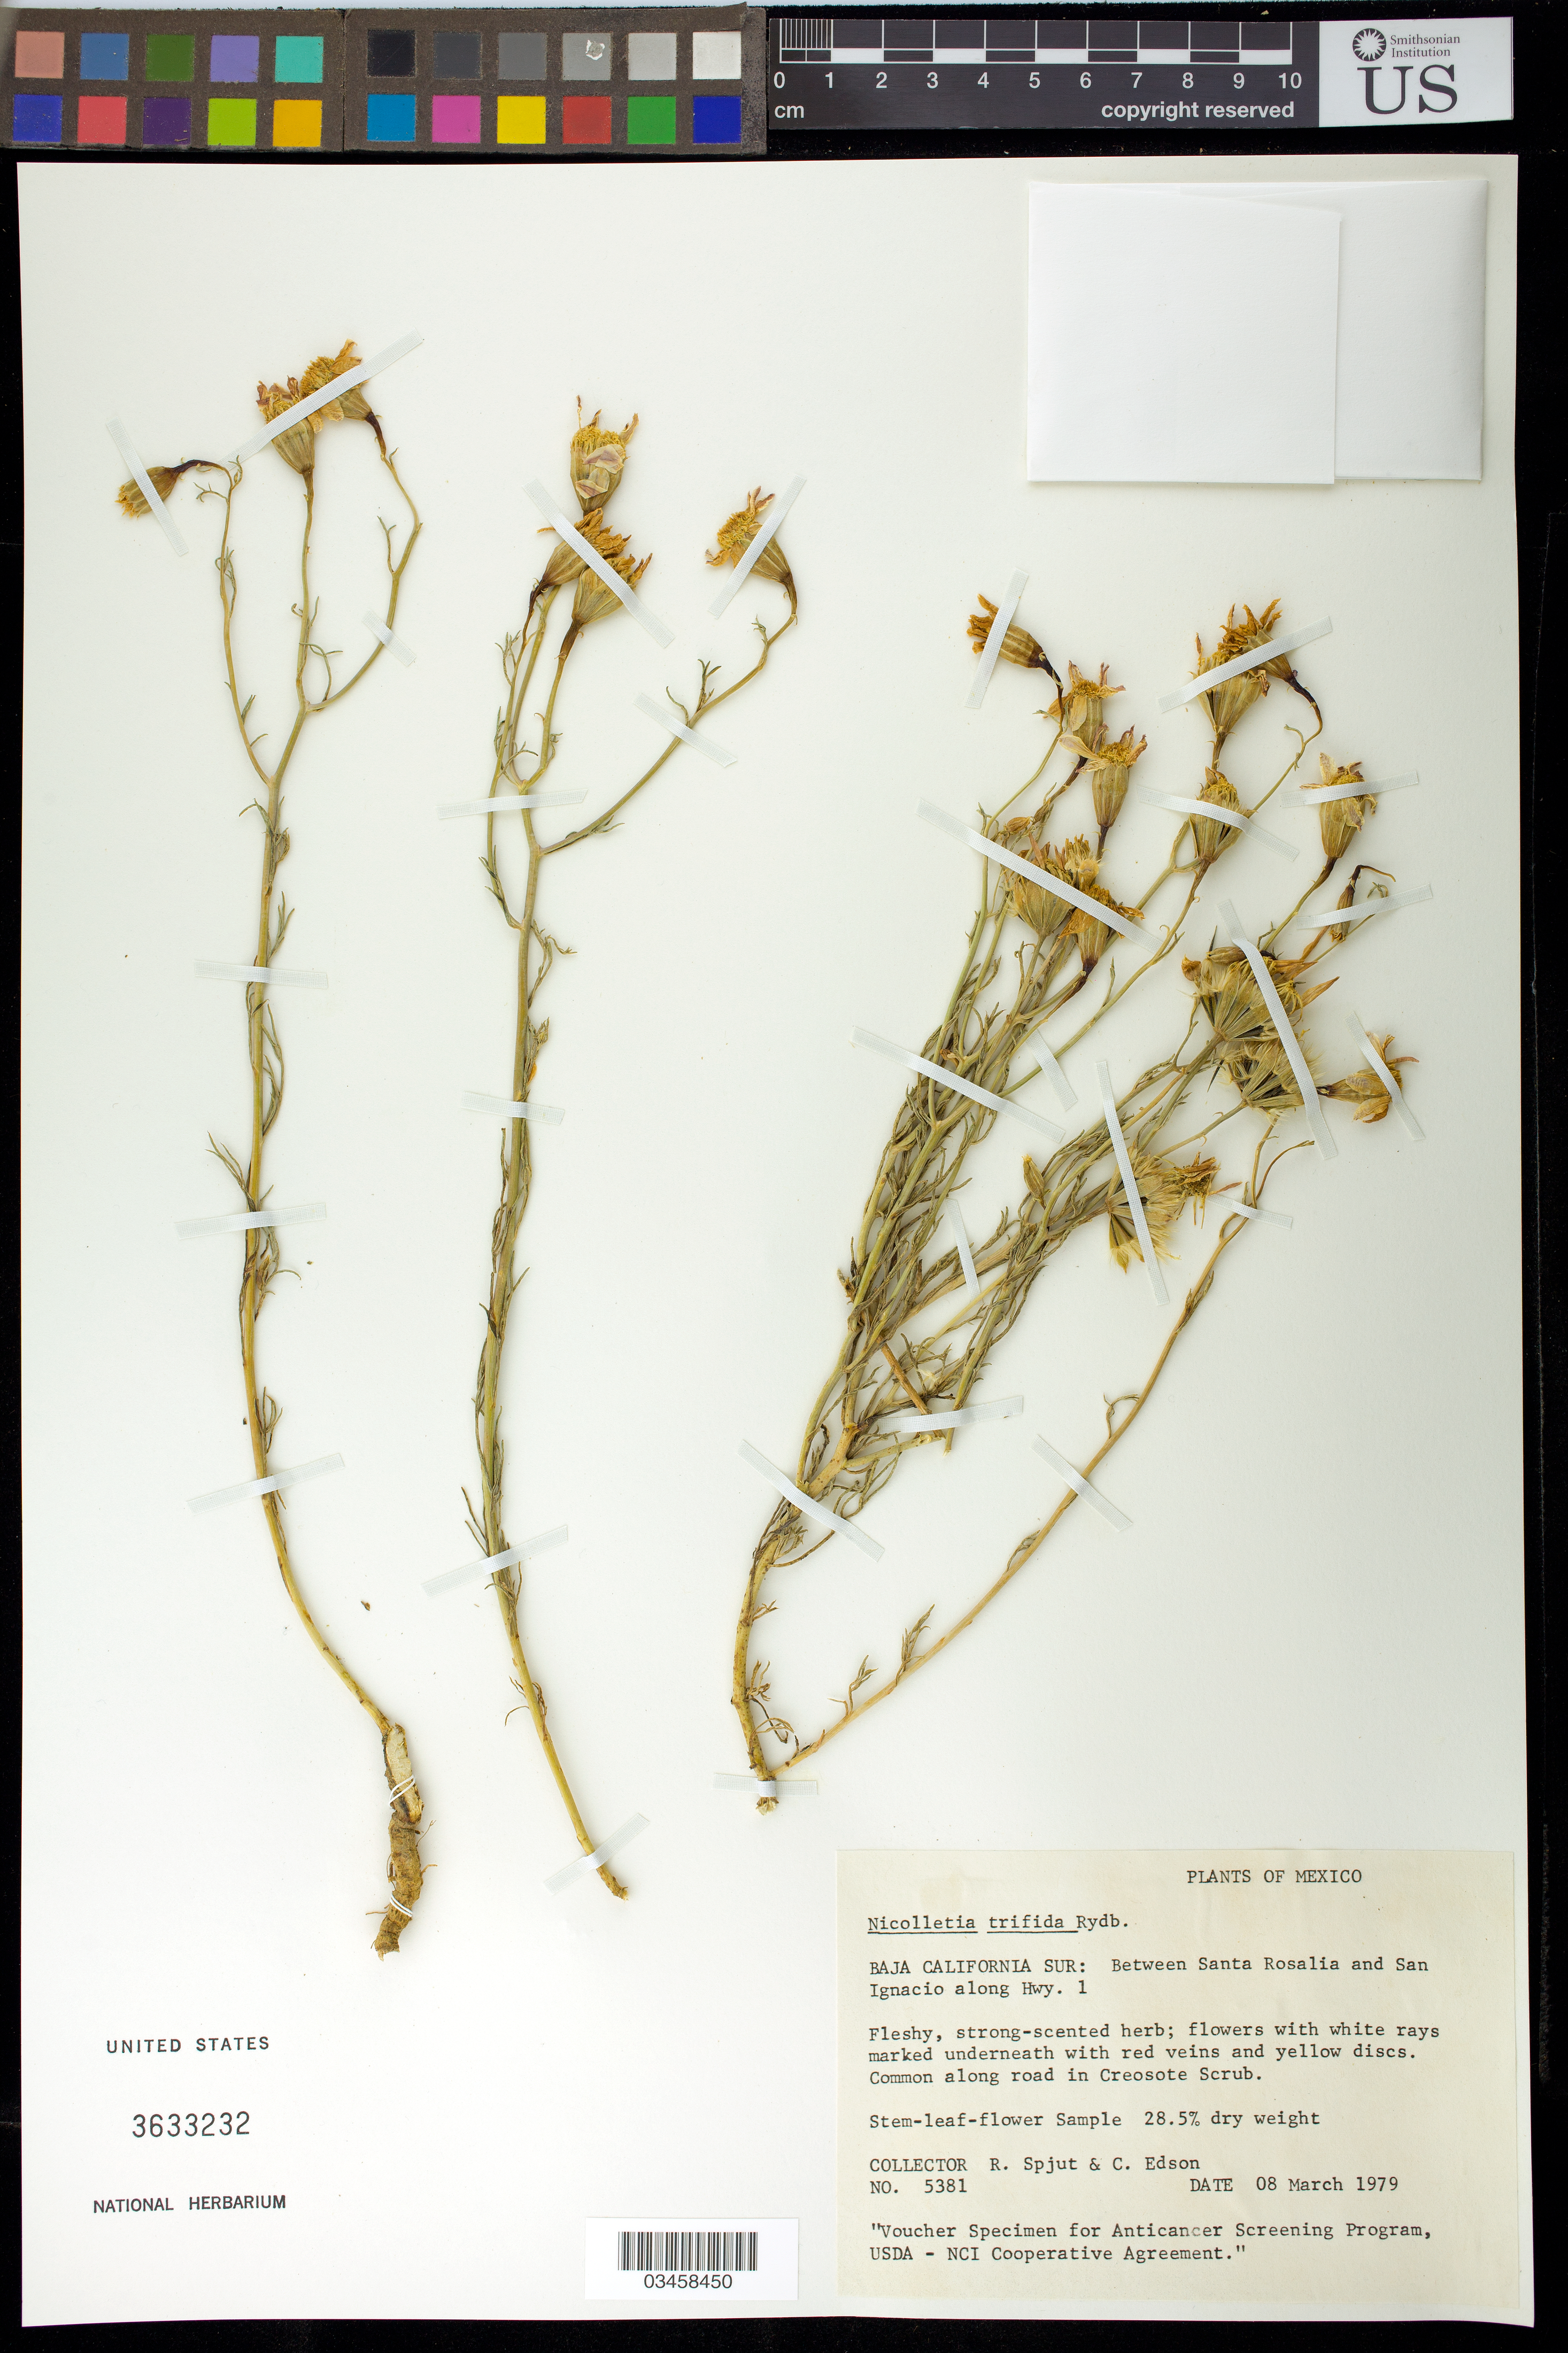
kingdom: Plantae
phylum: Tracheophyta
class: Magnoliopsida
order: Asterales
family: Asteraceae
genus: Nicolletia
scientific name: Nicolletia trifida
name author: Rydb.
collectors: R. Spjut & C. Edson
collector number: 5381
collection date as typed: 8 Mar 1979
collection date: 1979-03-08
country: Mexico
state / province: Baja California Sur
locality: Between Santa Rosalia and San Ignacio along Hwy 1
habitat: Common along road in Creosote Scrub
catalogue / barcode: US 3633232